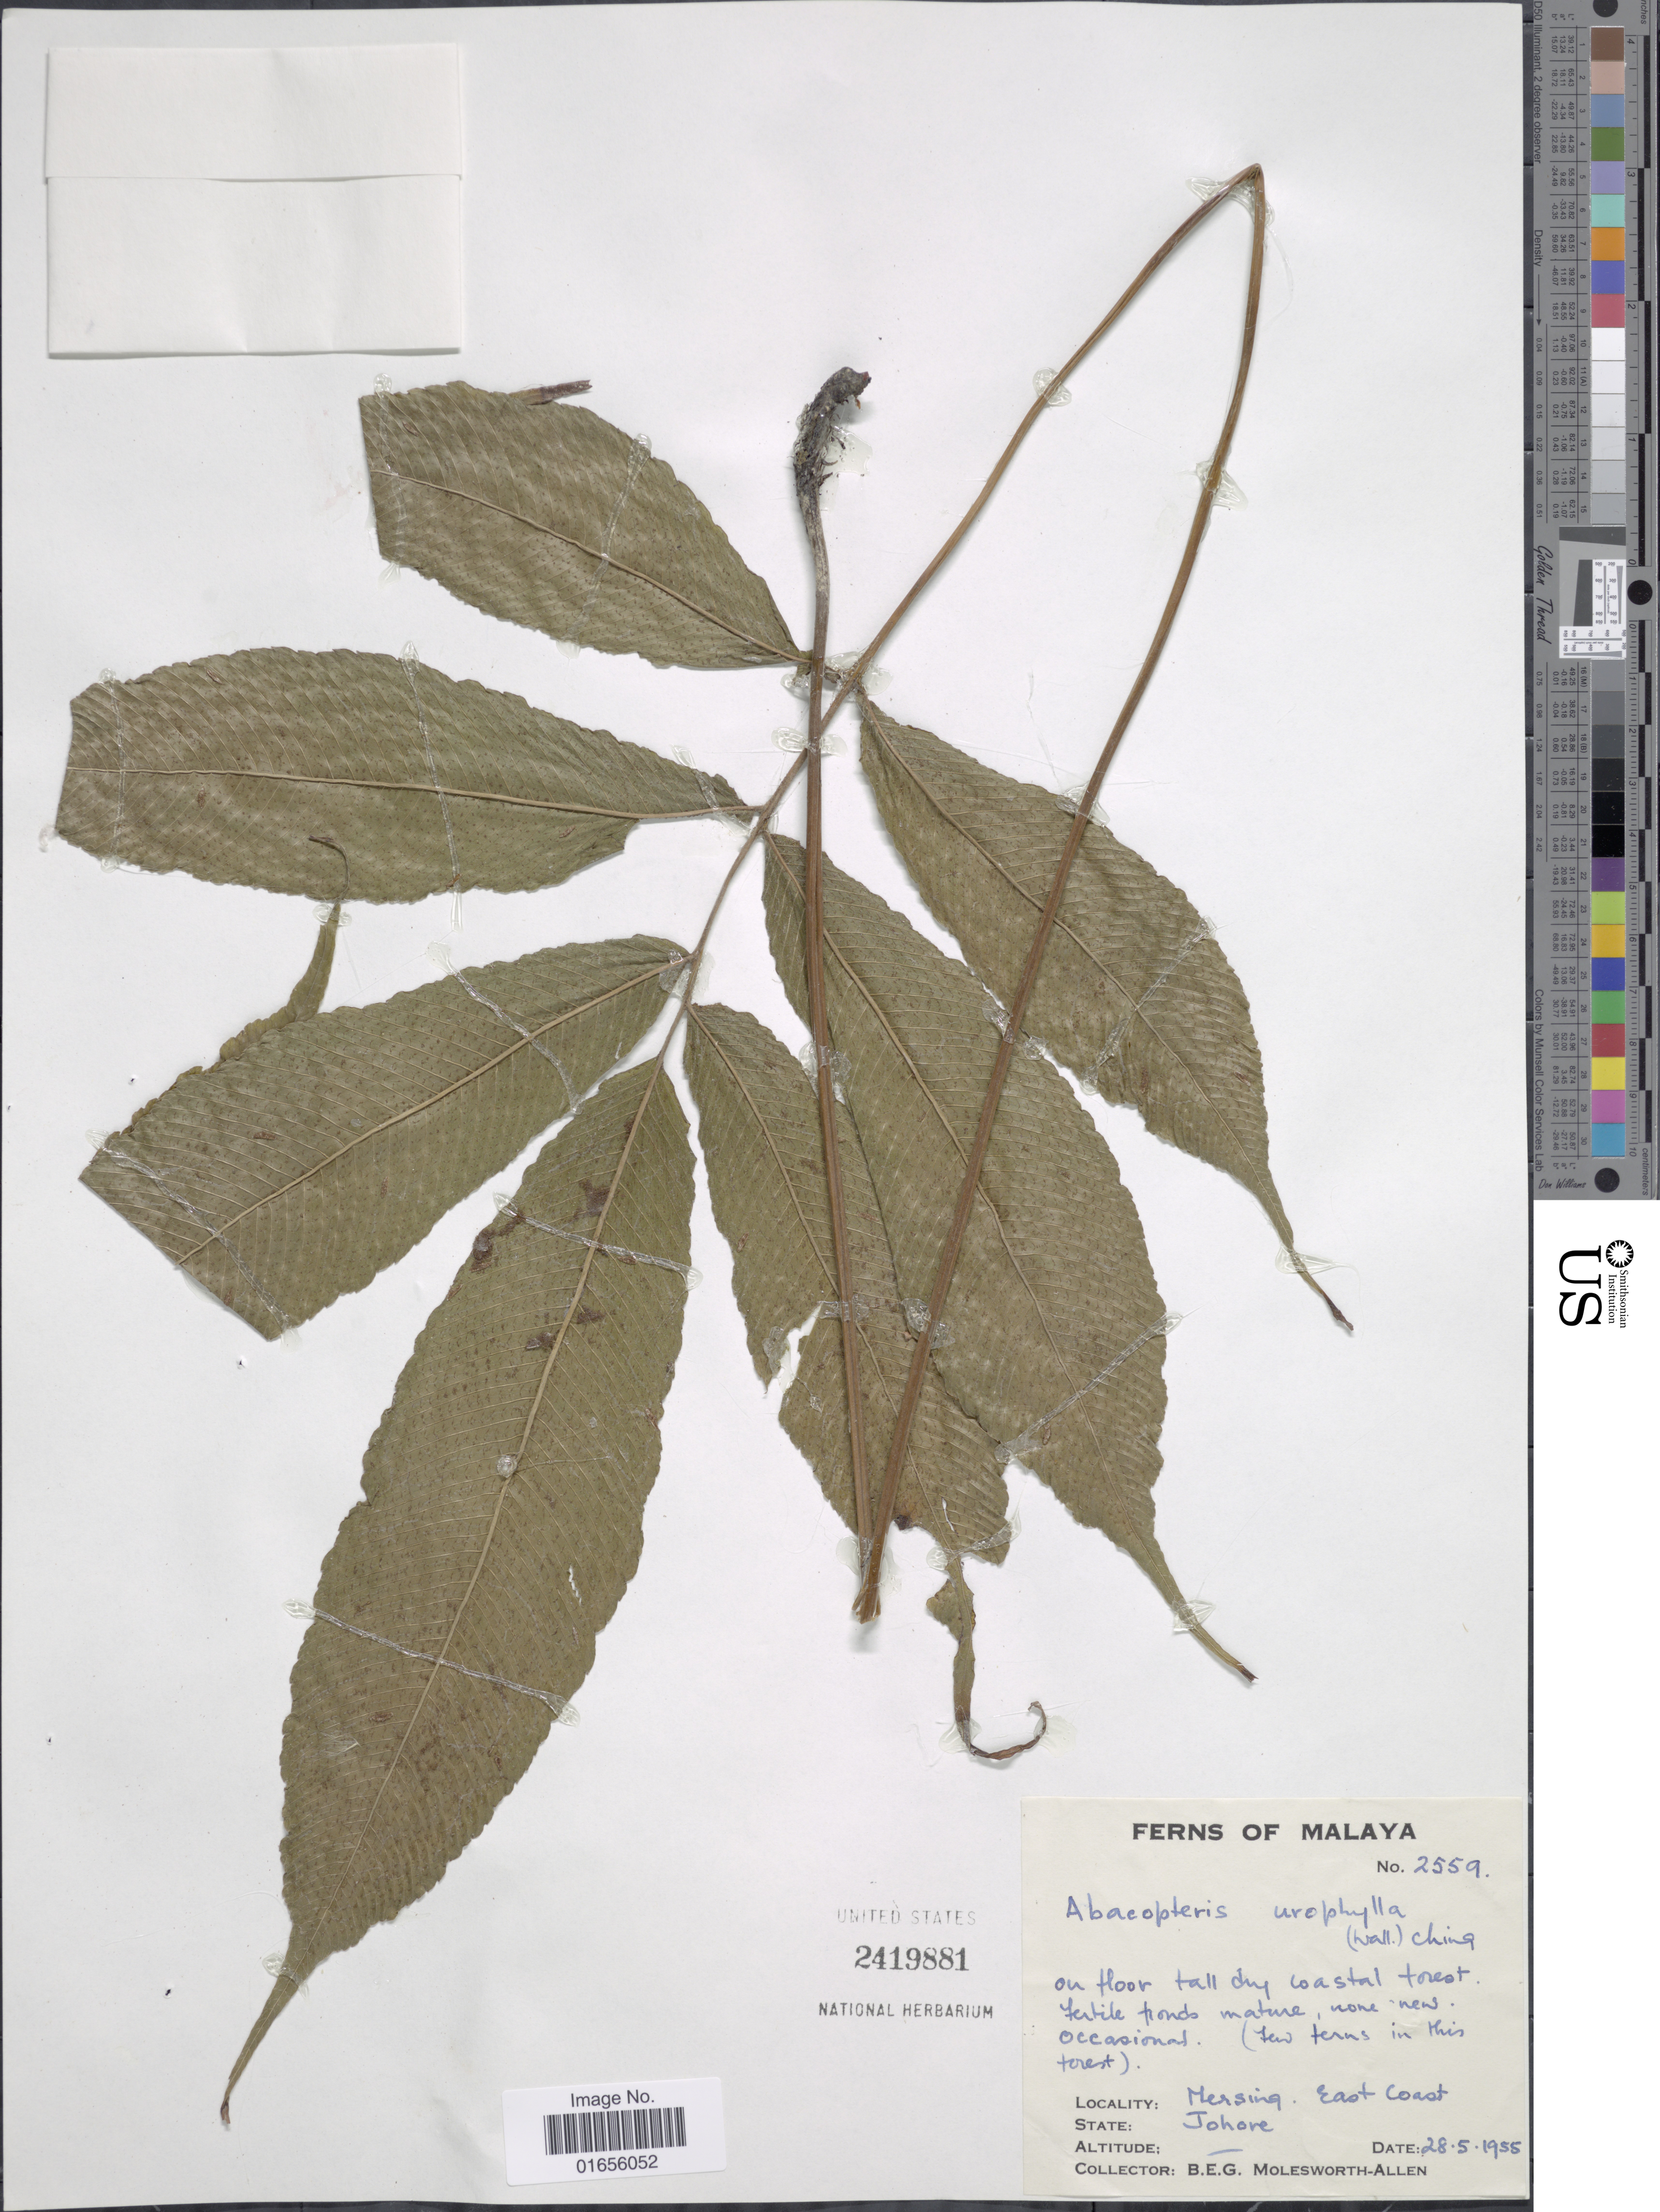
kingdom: Plantae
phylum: Tracheophyta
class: Polypodiopsida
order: Polypodiales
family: Thelypteridaceae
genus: Pronephrium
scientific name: Pronephrium repandum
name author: (Fée) Holttum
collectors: B. E. G. Molesworth-Allen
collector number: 2559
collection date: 1955-05-28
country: Malaysia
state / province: Johor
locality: Mersing, east coast. Malaya.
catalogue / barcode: US 2419881